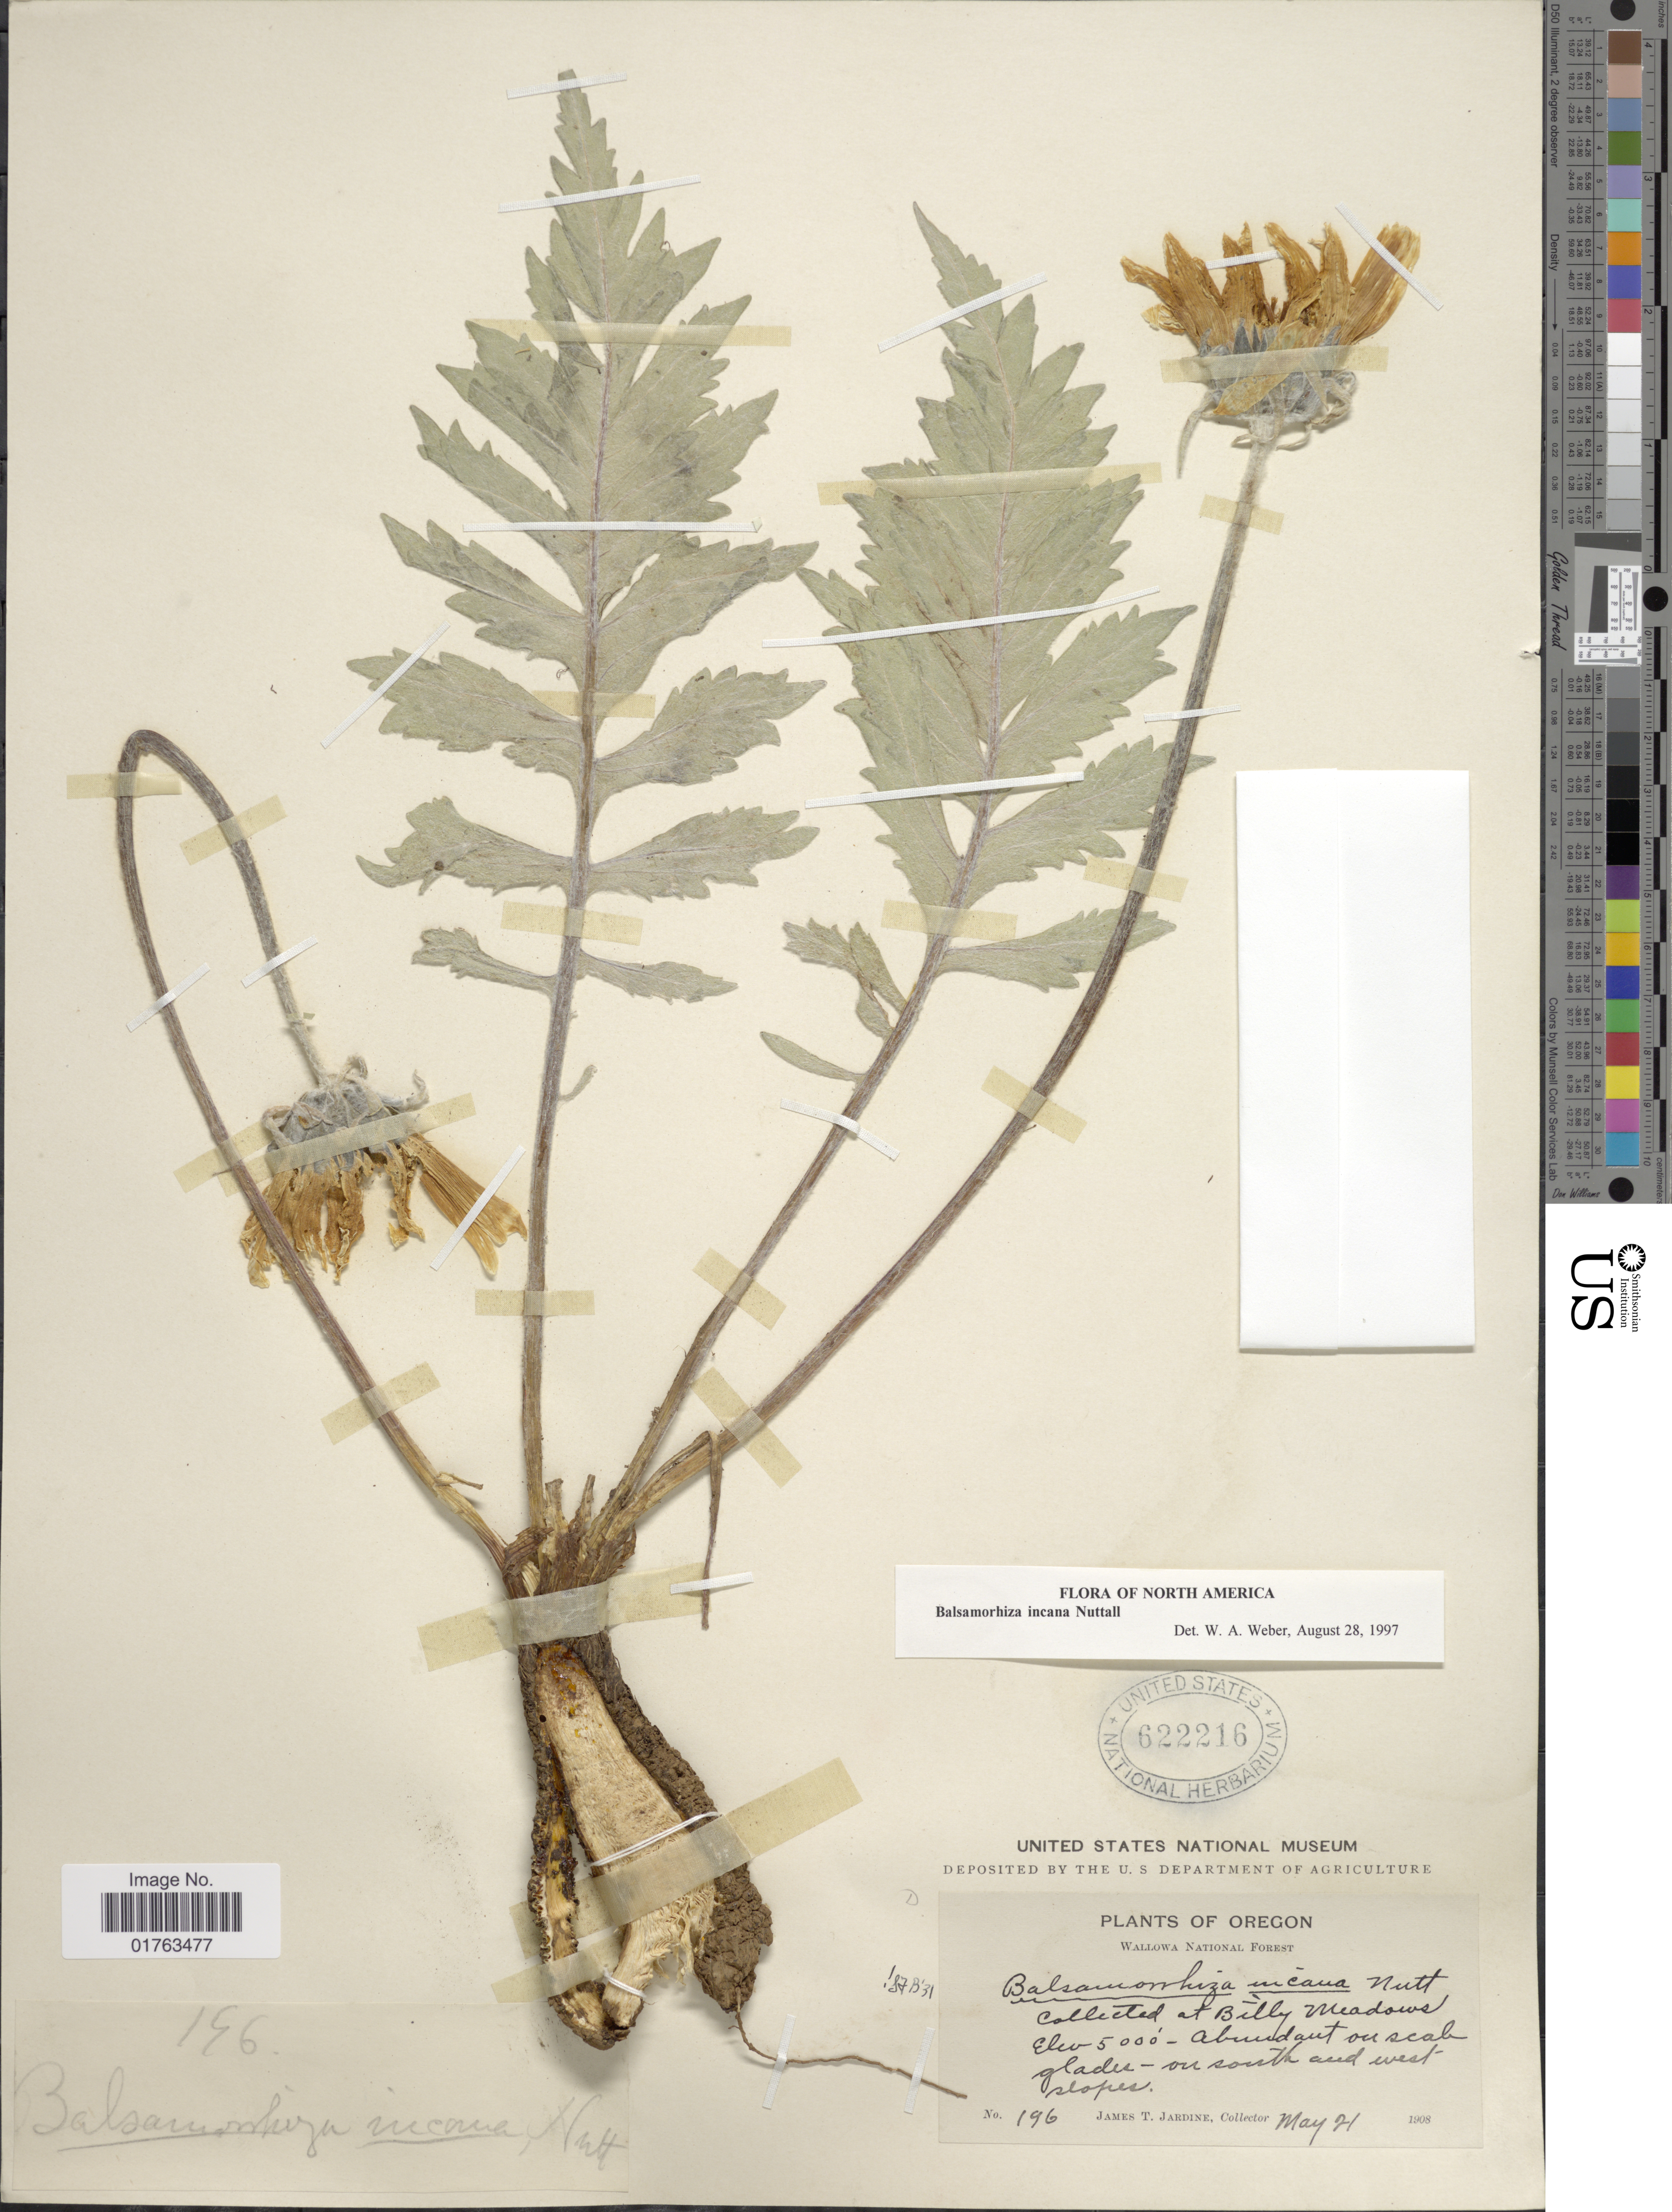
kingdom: Plantae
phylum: Tracheophyta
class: Magnoliopsida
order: Asterales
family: Asteraceae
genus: Balsamorhiza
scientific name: Balsamorhiza incana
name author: Nutt.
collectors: J. T. Jardine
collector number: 196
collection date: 1908-05-21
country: United States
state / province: Oregon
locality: Wallowa National Forest, At Billy Meadows, abundant on scale glades - on south and west slopes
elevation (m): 1524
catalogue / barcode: US 622216